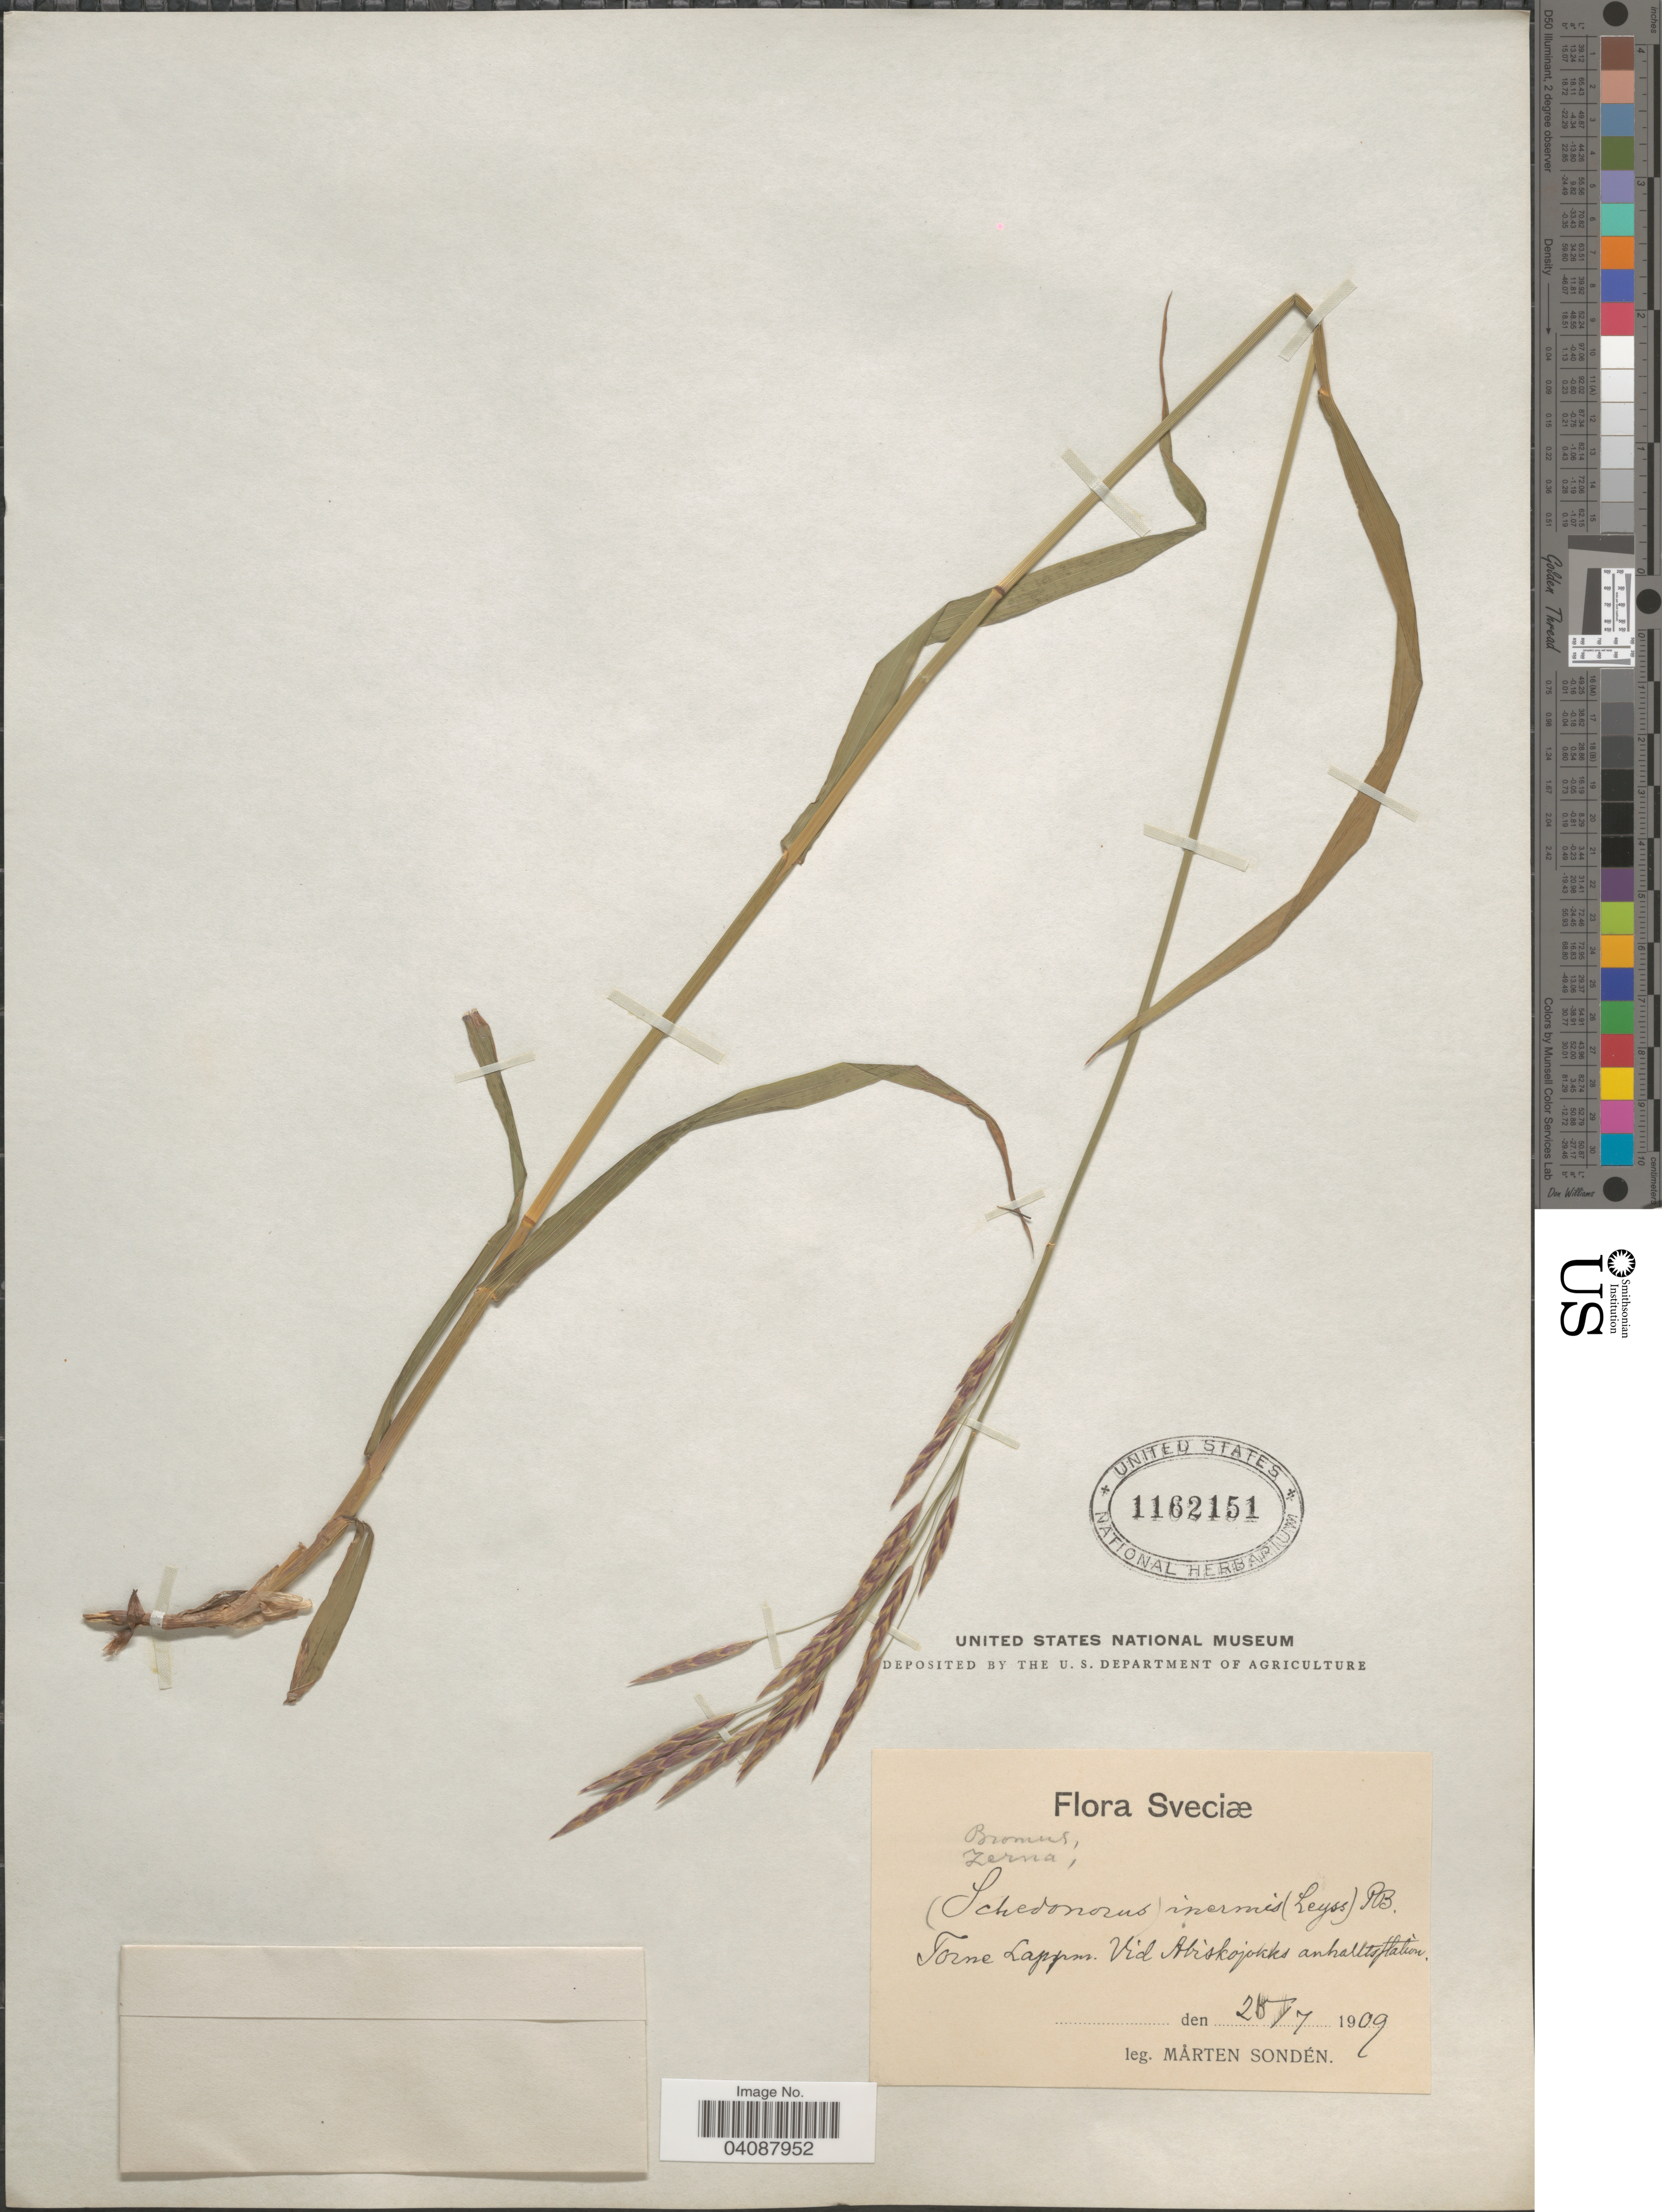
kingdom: Plantae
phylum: Tracheophyta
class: Liliopsida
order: Poales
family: Poaceae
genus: Bromus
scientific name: Bromus inermis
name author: Leyss.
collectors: M. Sondén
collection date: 1909-07-25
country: Sweden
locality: Sveciæ. Torne Lappm. Vid Abiskojokks anhallts station. [interpreted]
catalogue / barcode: US 1162151